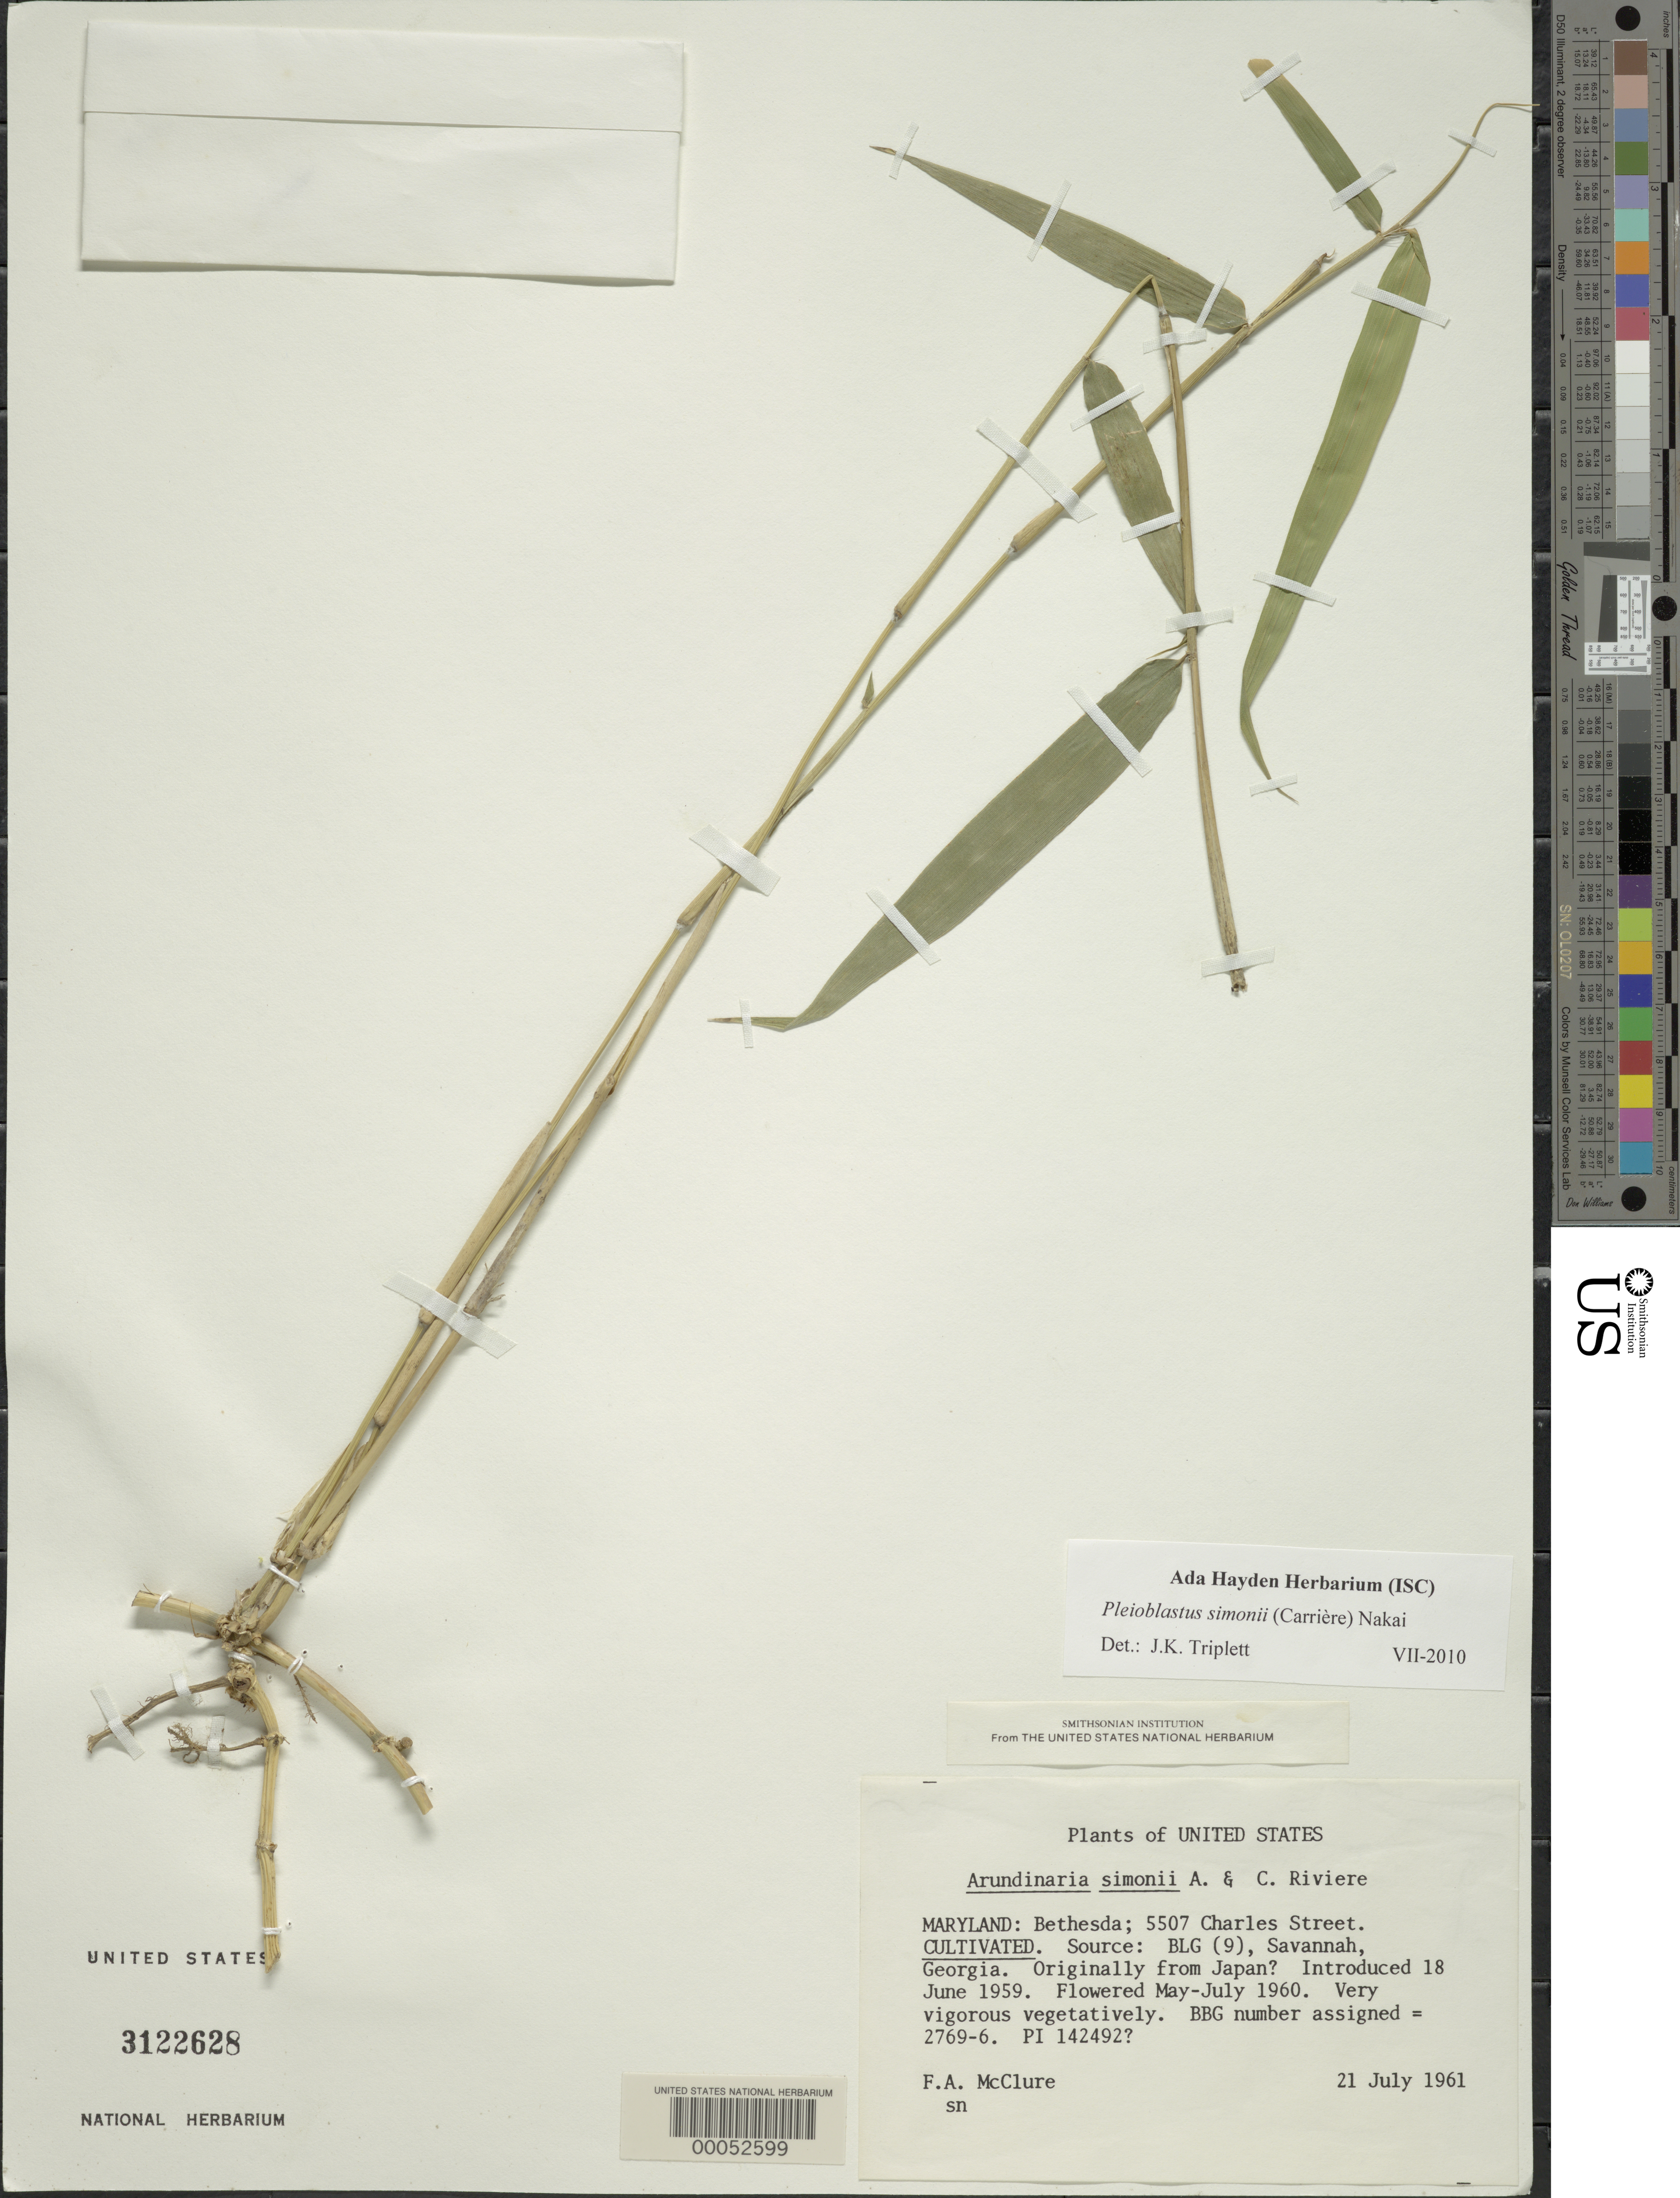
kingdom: Plantae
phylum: Tracheophyta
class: Liliopsida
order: Poales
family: Poaceae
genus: Pleioblastus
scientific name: Pleioblastus simonii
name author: (Carrière) Nakai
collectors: F. A. McClure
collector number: BBG-2769-6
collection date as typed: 21 Jul 1961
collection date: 1961-07-21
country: United States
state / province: Maryland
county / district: Montgomery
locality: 5507 Charles Street, Bethesda (McClure's garden)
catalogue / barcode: US 3122628